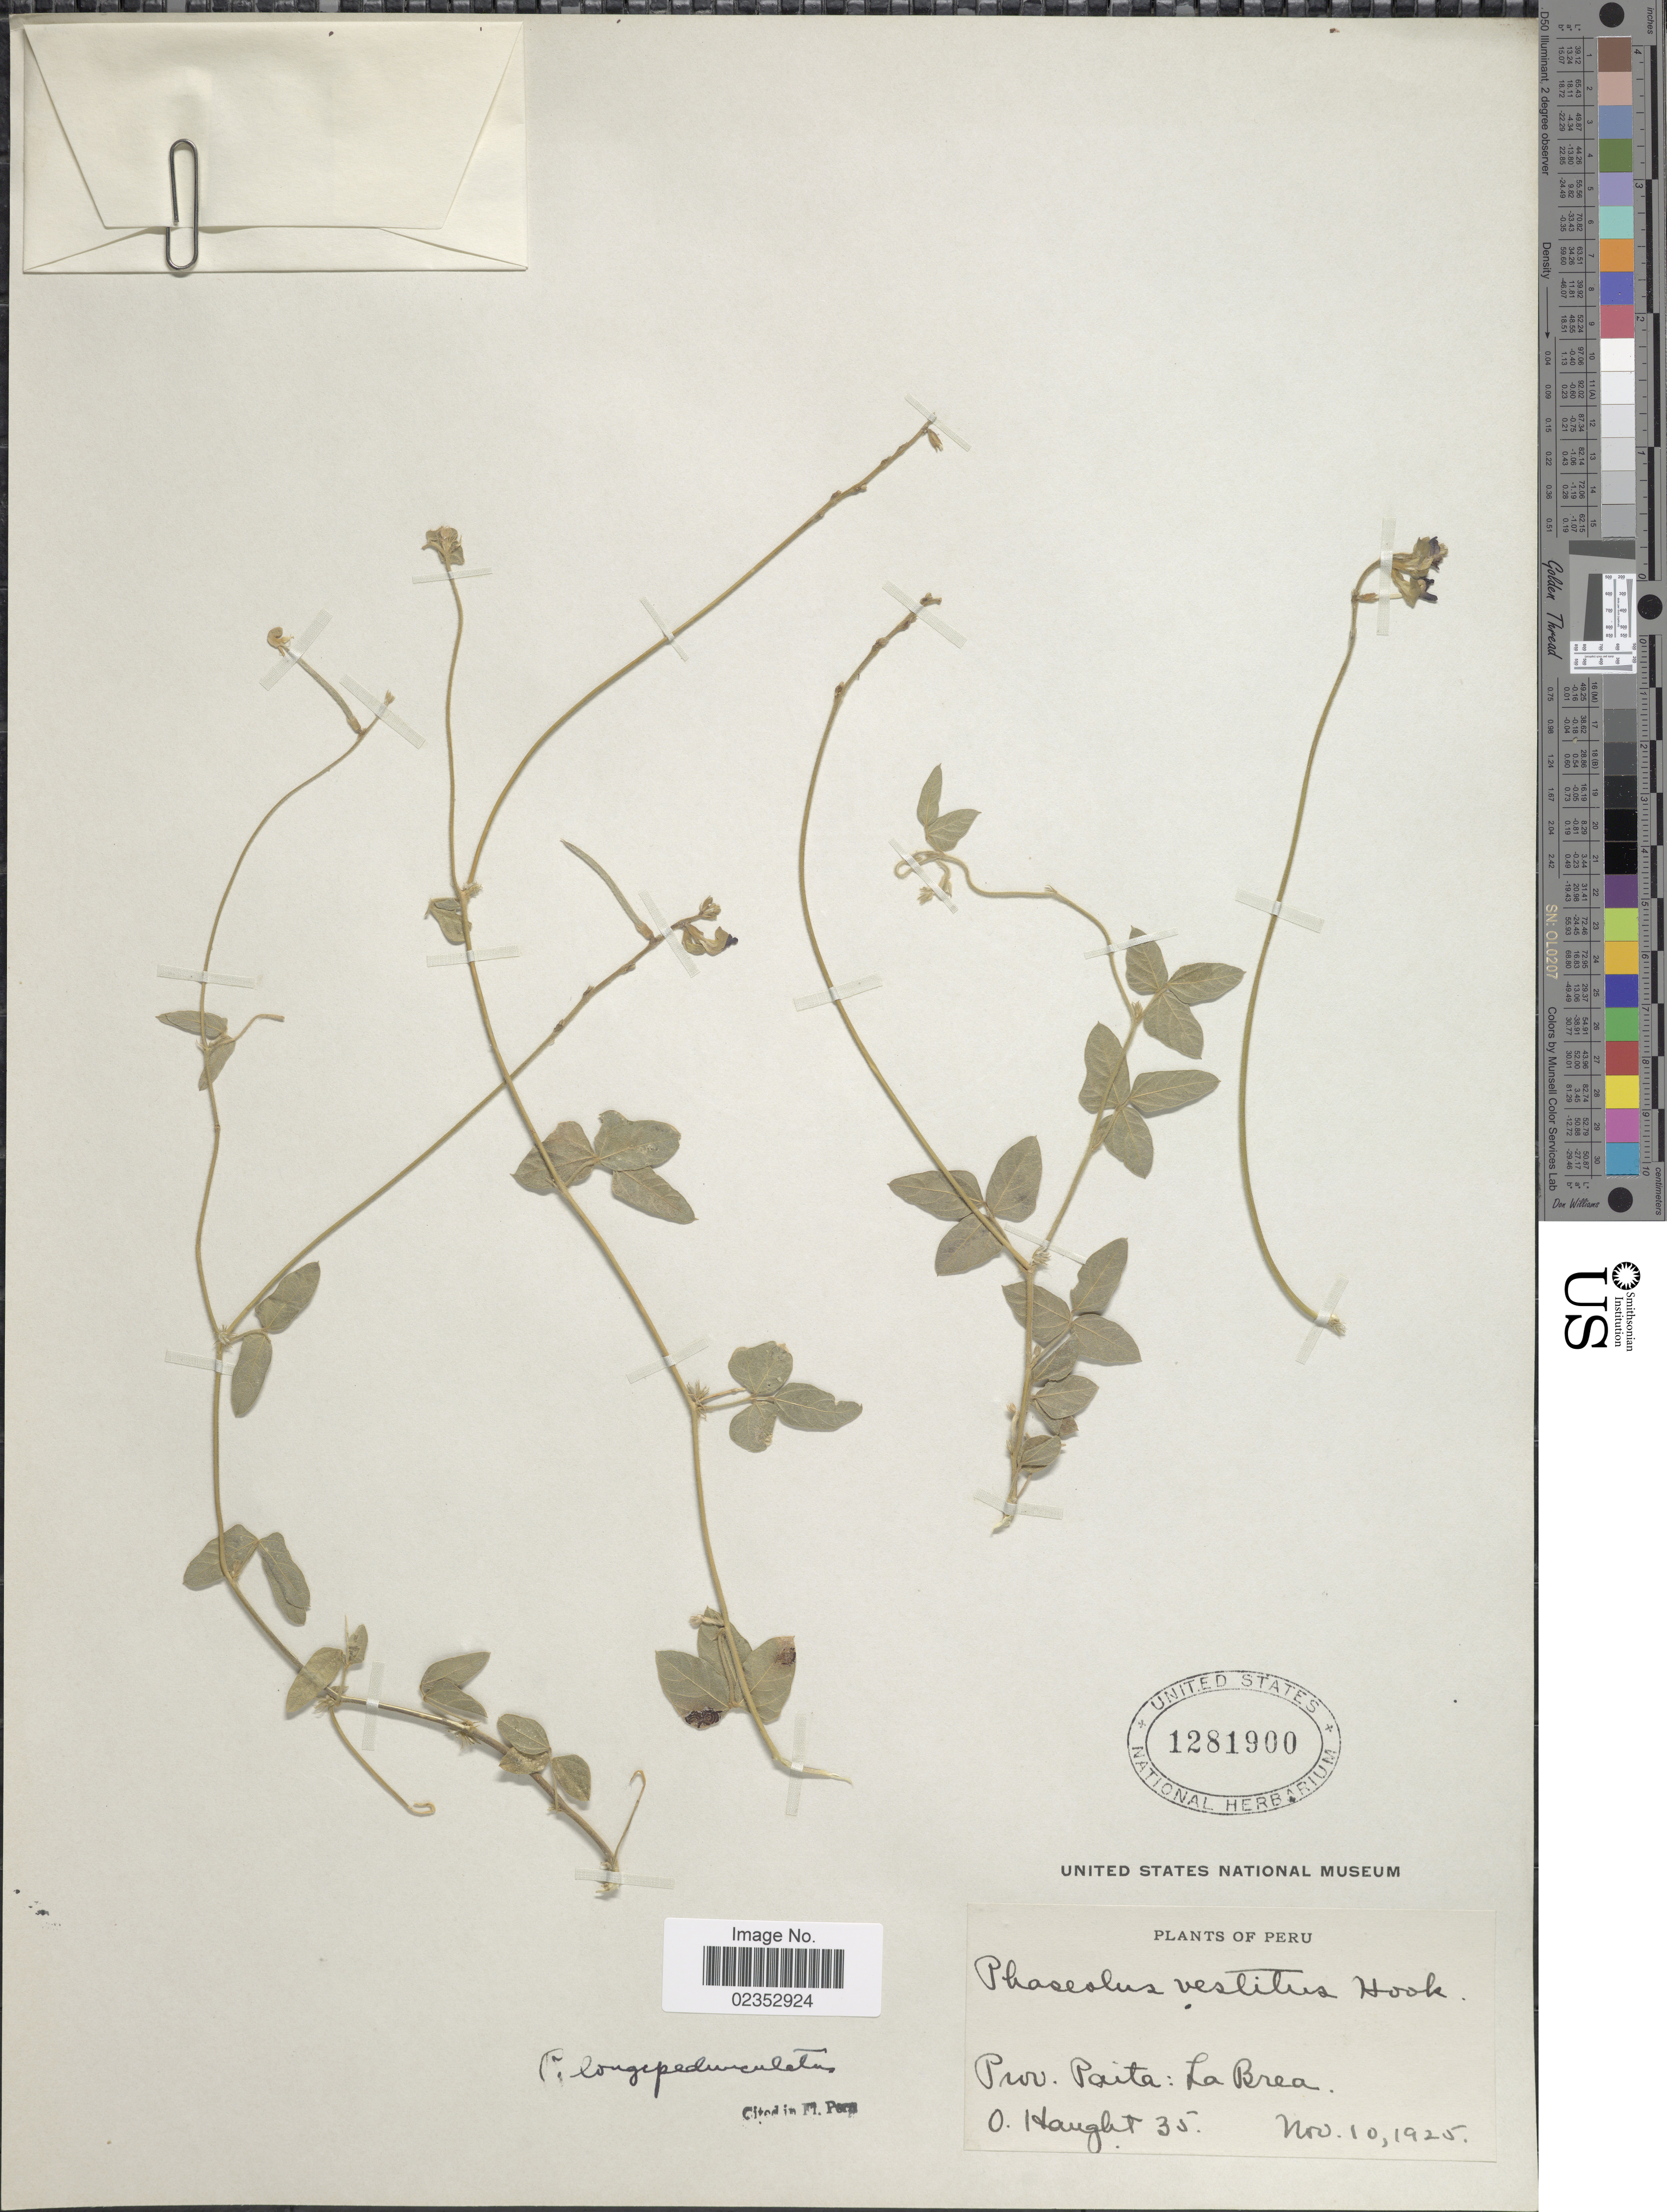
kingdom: Plantae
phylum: Tracheophyta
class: Magnoliopsida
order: Fabales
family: Fabaceae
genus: Macroptilium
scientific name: Macroptilium gracile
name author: (Poepp. ex Benth.) Urb.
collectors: O. Haught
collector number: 35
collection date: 1925-11-10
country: Peru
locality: Prov. Paita: La Brea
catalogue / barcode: US 1281900